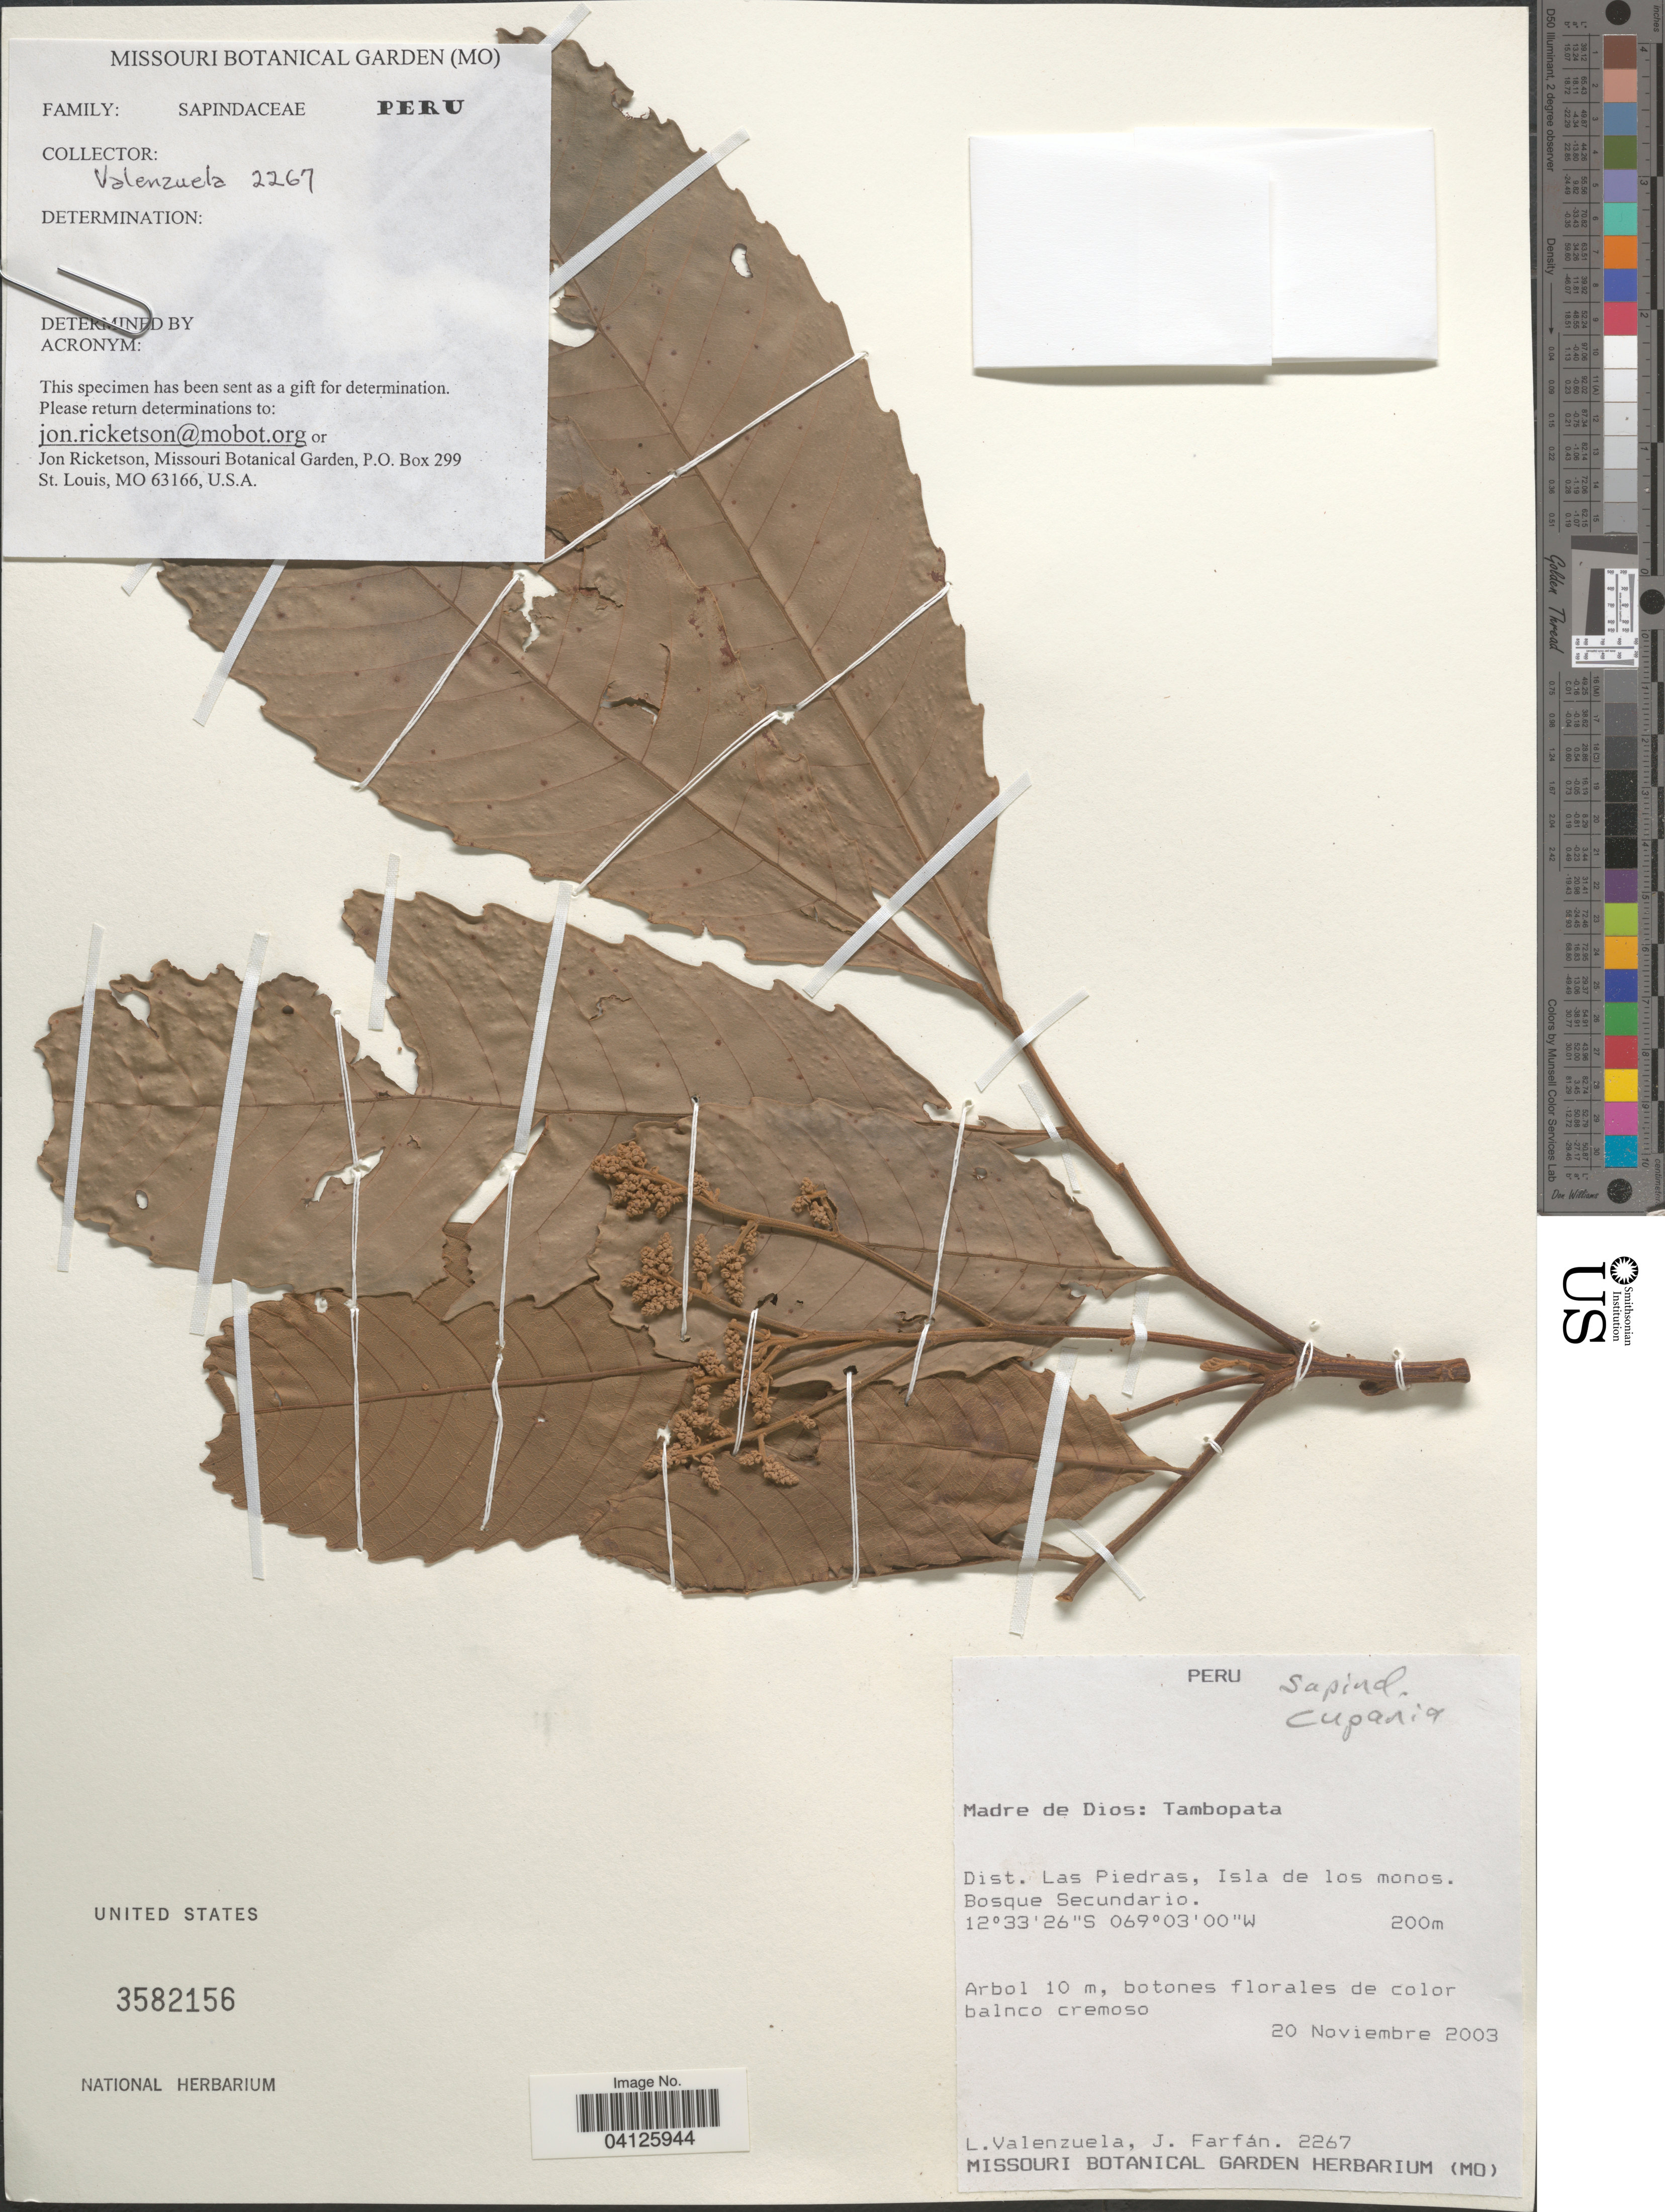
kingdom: Plantae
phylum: Tracheophyta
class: Magnoliopsida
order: Sapindales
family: Sapindaceae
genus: Cupania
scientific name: Cupania latifolia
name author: Kunth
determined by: Acevedo-Rodriguez, P., (US), Smithsonian Institution - National Museum of Natural History (UNITED STATES)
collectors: L. Valenzuela & J. Farfán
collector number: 2267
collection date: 2003-11-20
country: Peru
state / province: Madre de Dios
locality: Tambopata. Dist. Las Piedras, Isla de los monos. Bosque Secundario.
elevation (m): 200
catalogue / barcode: US 3582156